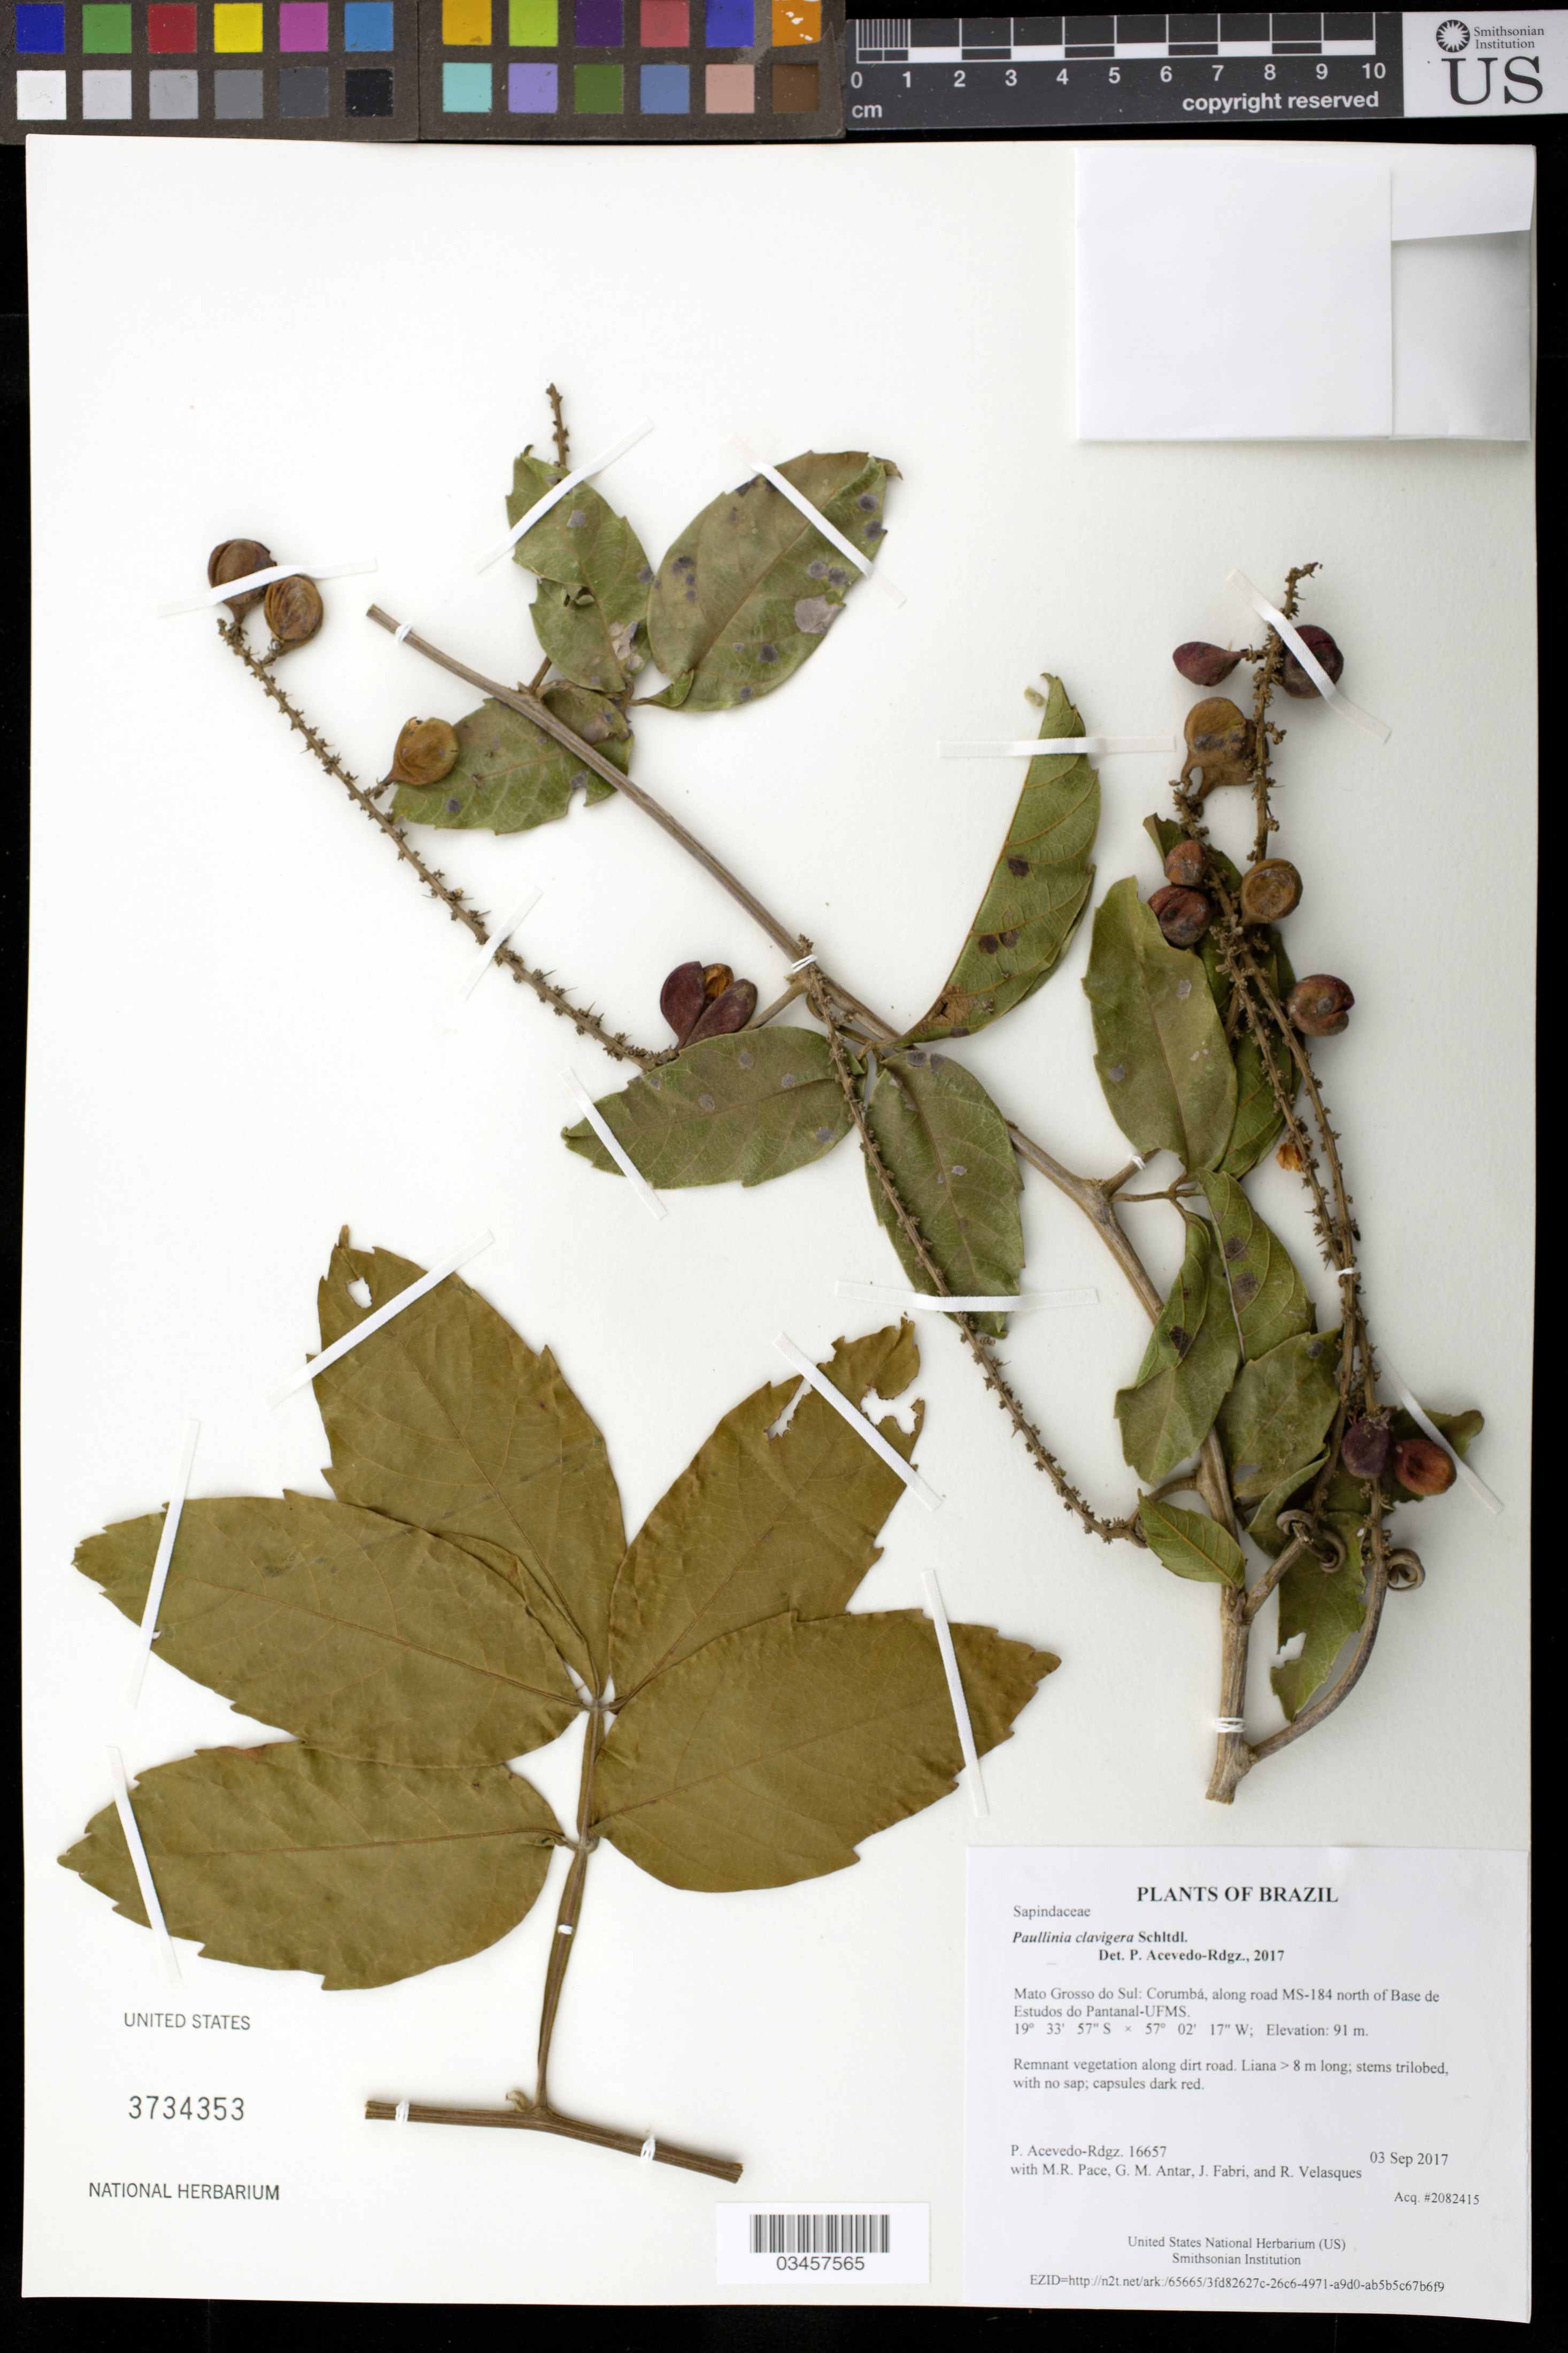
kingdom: Plantae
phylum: Tracheophyta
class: Magnoliopsida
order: Sapindales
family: Sapindaceae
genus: Paullinia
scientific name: Paullinia globosa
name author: Killip & Cuatrec.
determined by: Acevedo-Rodriguez, P., (US), Smithsonian Institution - National Museum of Natural History (UNITED STATES)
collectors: P. Acevedo-Rodr., M. R. Pace, G. M. Antar, J. Fabri & R. Velasques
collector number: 16657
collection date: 2017-09-03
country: Brazil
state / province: Mato Grosso do Sul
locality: Corumbá, along road MS-184 north of Base de Estudos do Pantanal-UFMS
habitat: Remnant vegetation along dirt road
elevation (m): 91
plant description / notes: US, NY, MO, K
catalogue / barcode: US 3734353